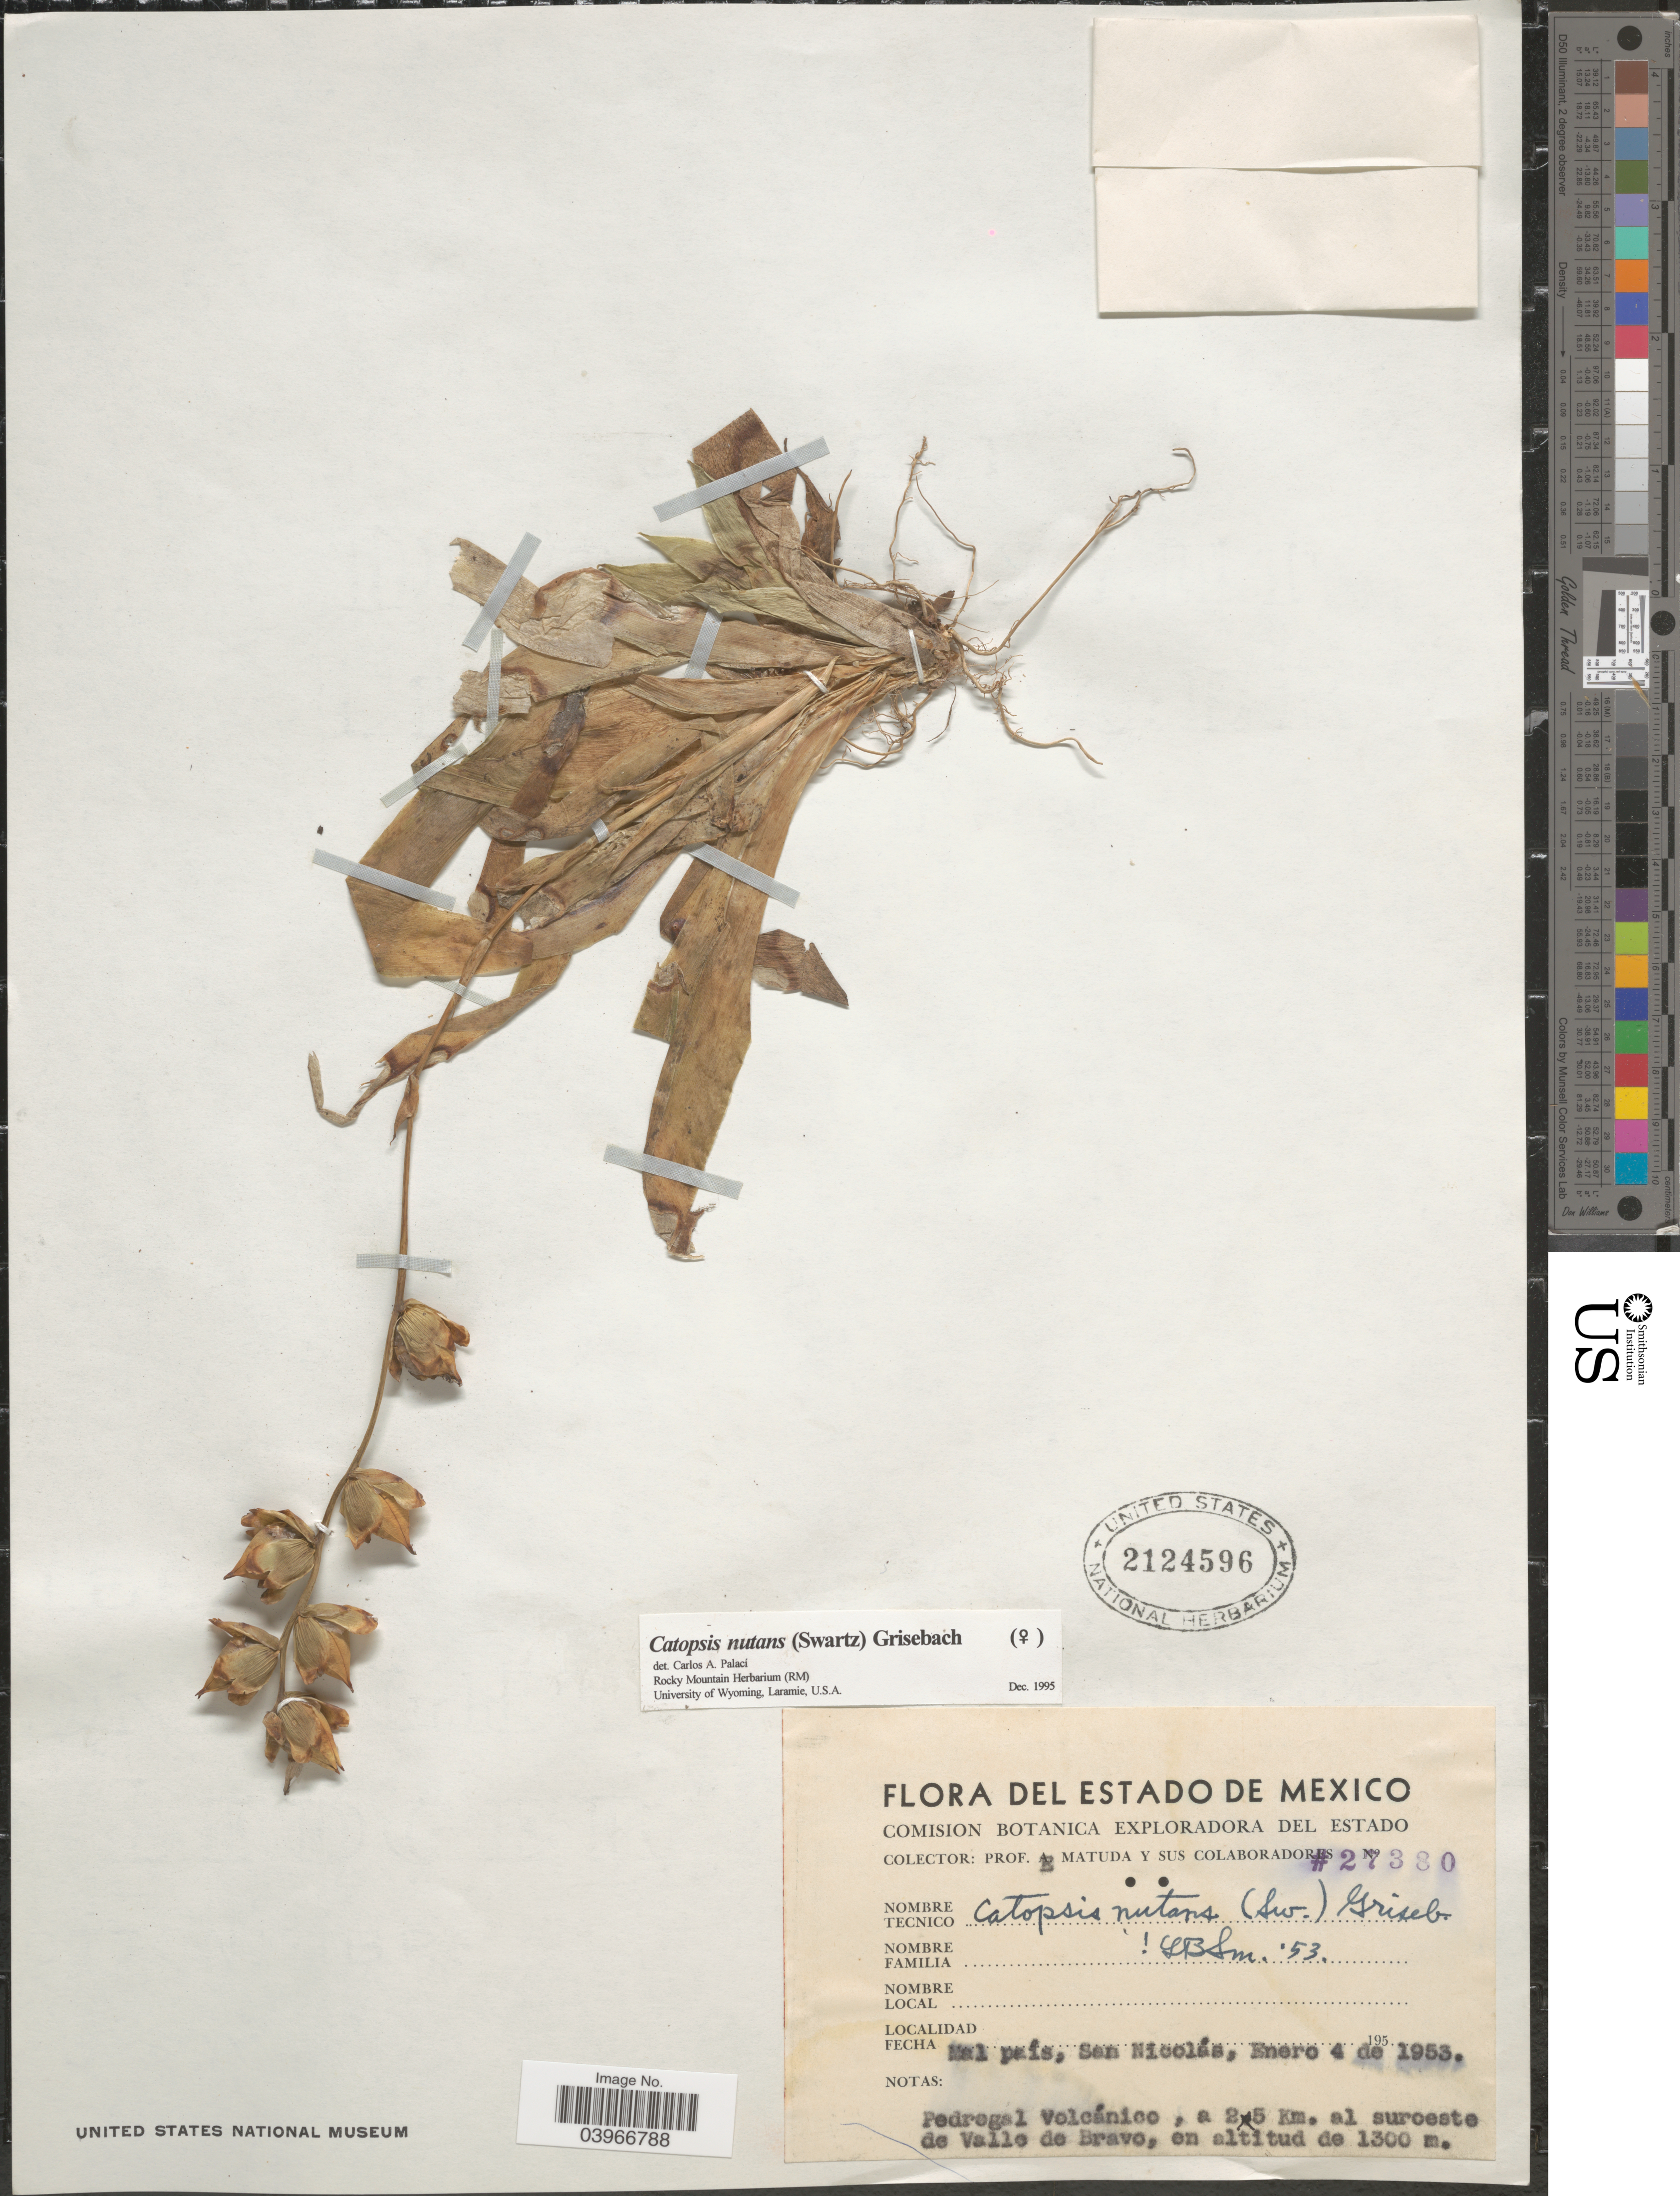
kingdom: Plantae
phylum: Tracheophyta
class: Liliopsida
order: Poales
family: Bromeliaceae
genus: Catopsis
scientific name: Catopsis nutans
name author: (Sw.) Griseb.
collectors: E. Matuda & Sus Colaboradores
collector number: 27380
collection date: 1953-01-04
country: Mexico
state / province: México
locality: Mal país, San Nicolás. Pedregal Volcánico, a 25 Km. al suroeste de Valle de Bravo.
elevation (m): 1300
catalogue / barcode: US 2124596